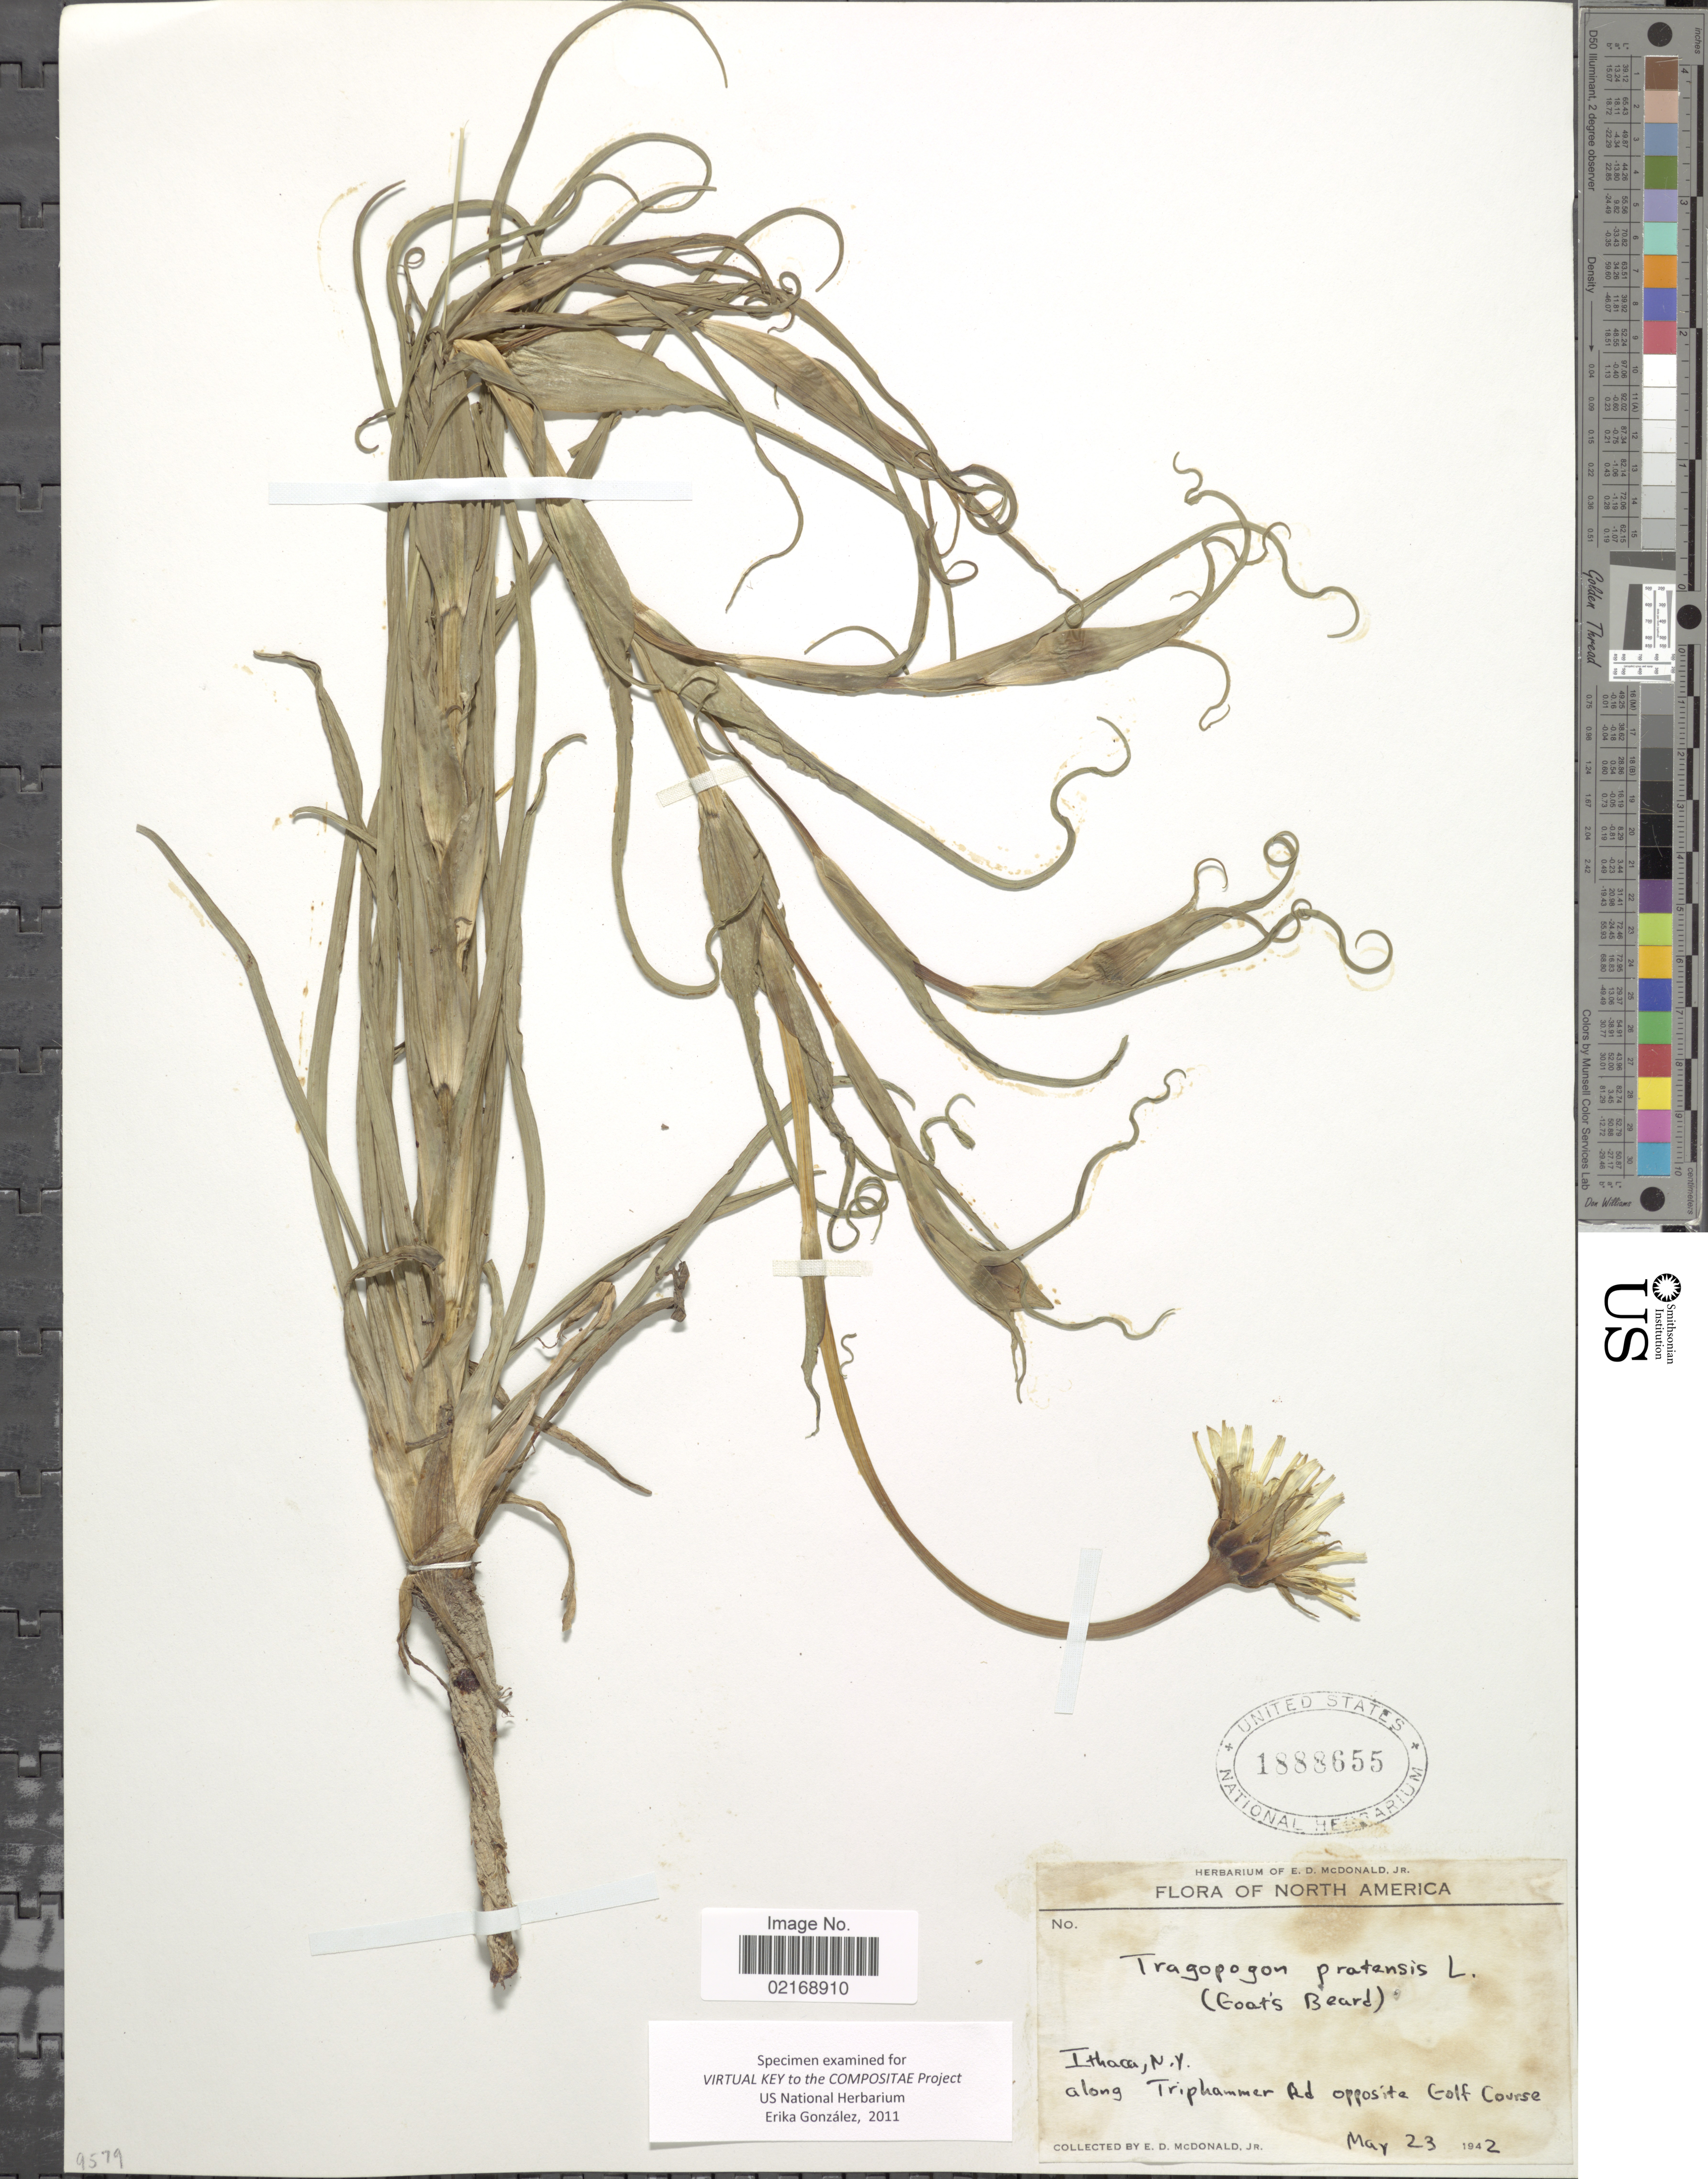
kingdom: Plantae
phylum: Tracheophyta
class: Magnoliopsida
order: Asterales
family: Asteraceae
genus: Tragopogon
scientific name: Tragopogon pratensis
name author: L.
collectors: E. D. McDonald Jr.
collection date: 1942-05-23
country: United States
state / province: New York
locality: Ithaca. along Triphammer Ad opposite Golf Course (Goat's Beard) [unsure placement]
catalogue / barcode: US 1888655